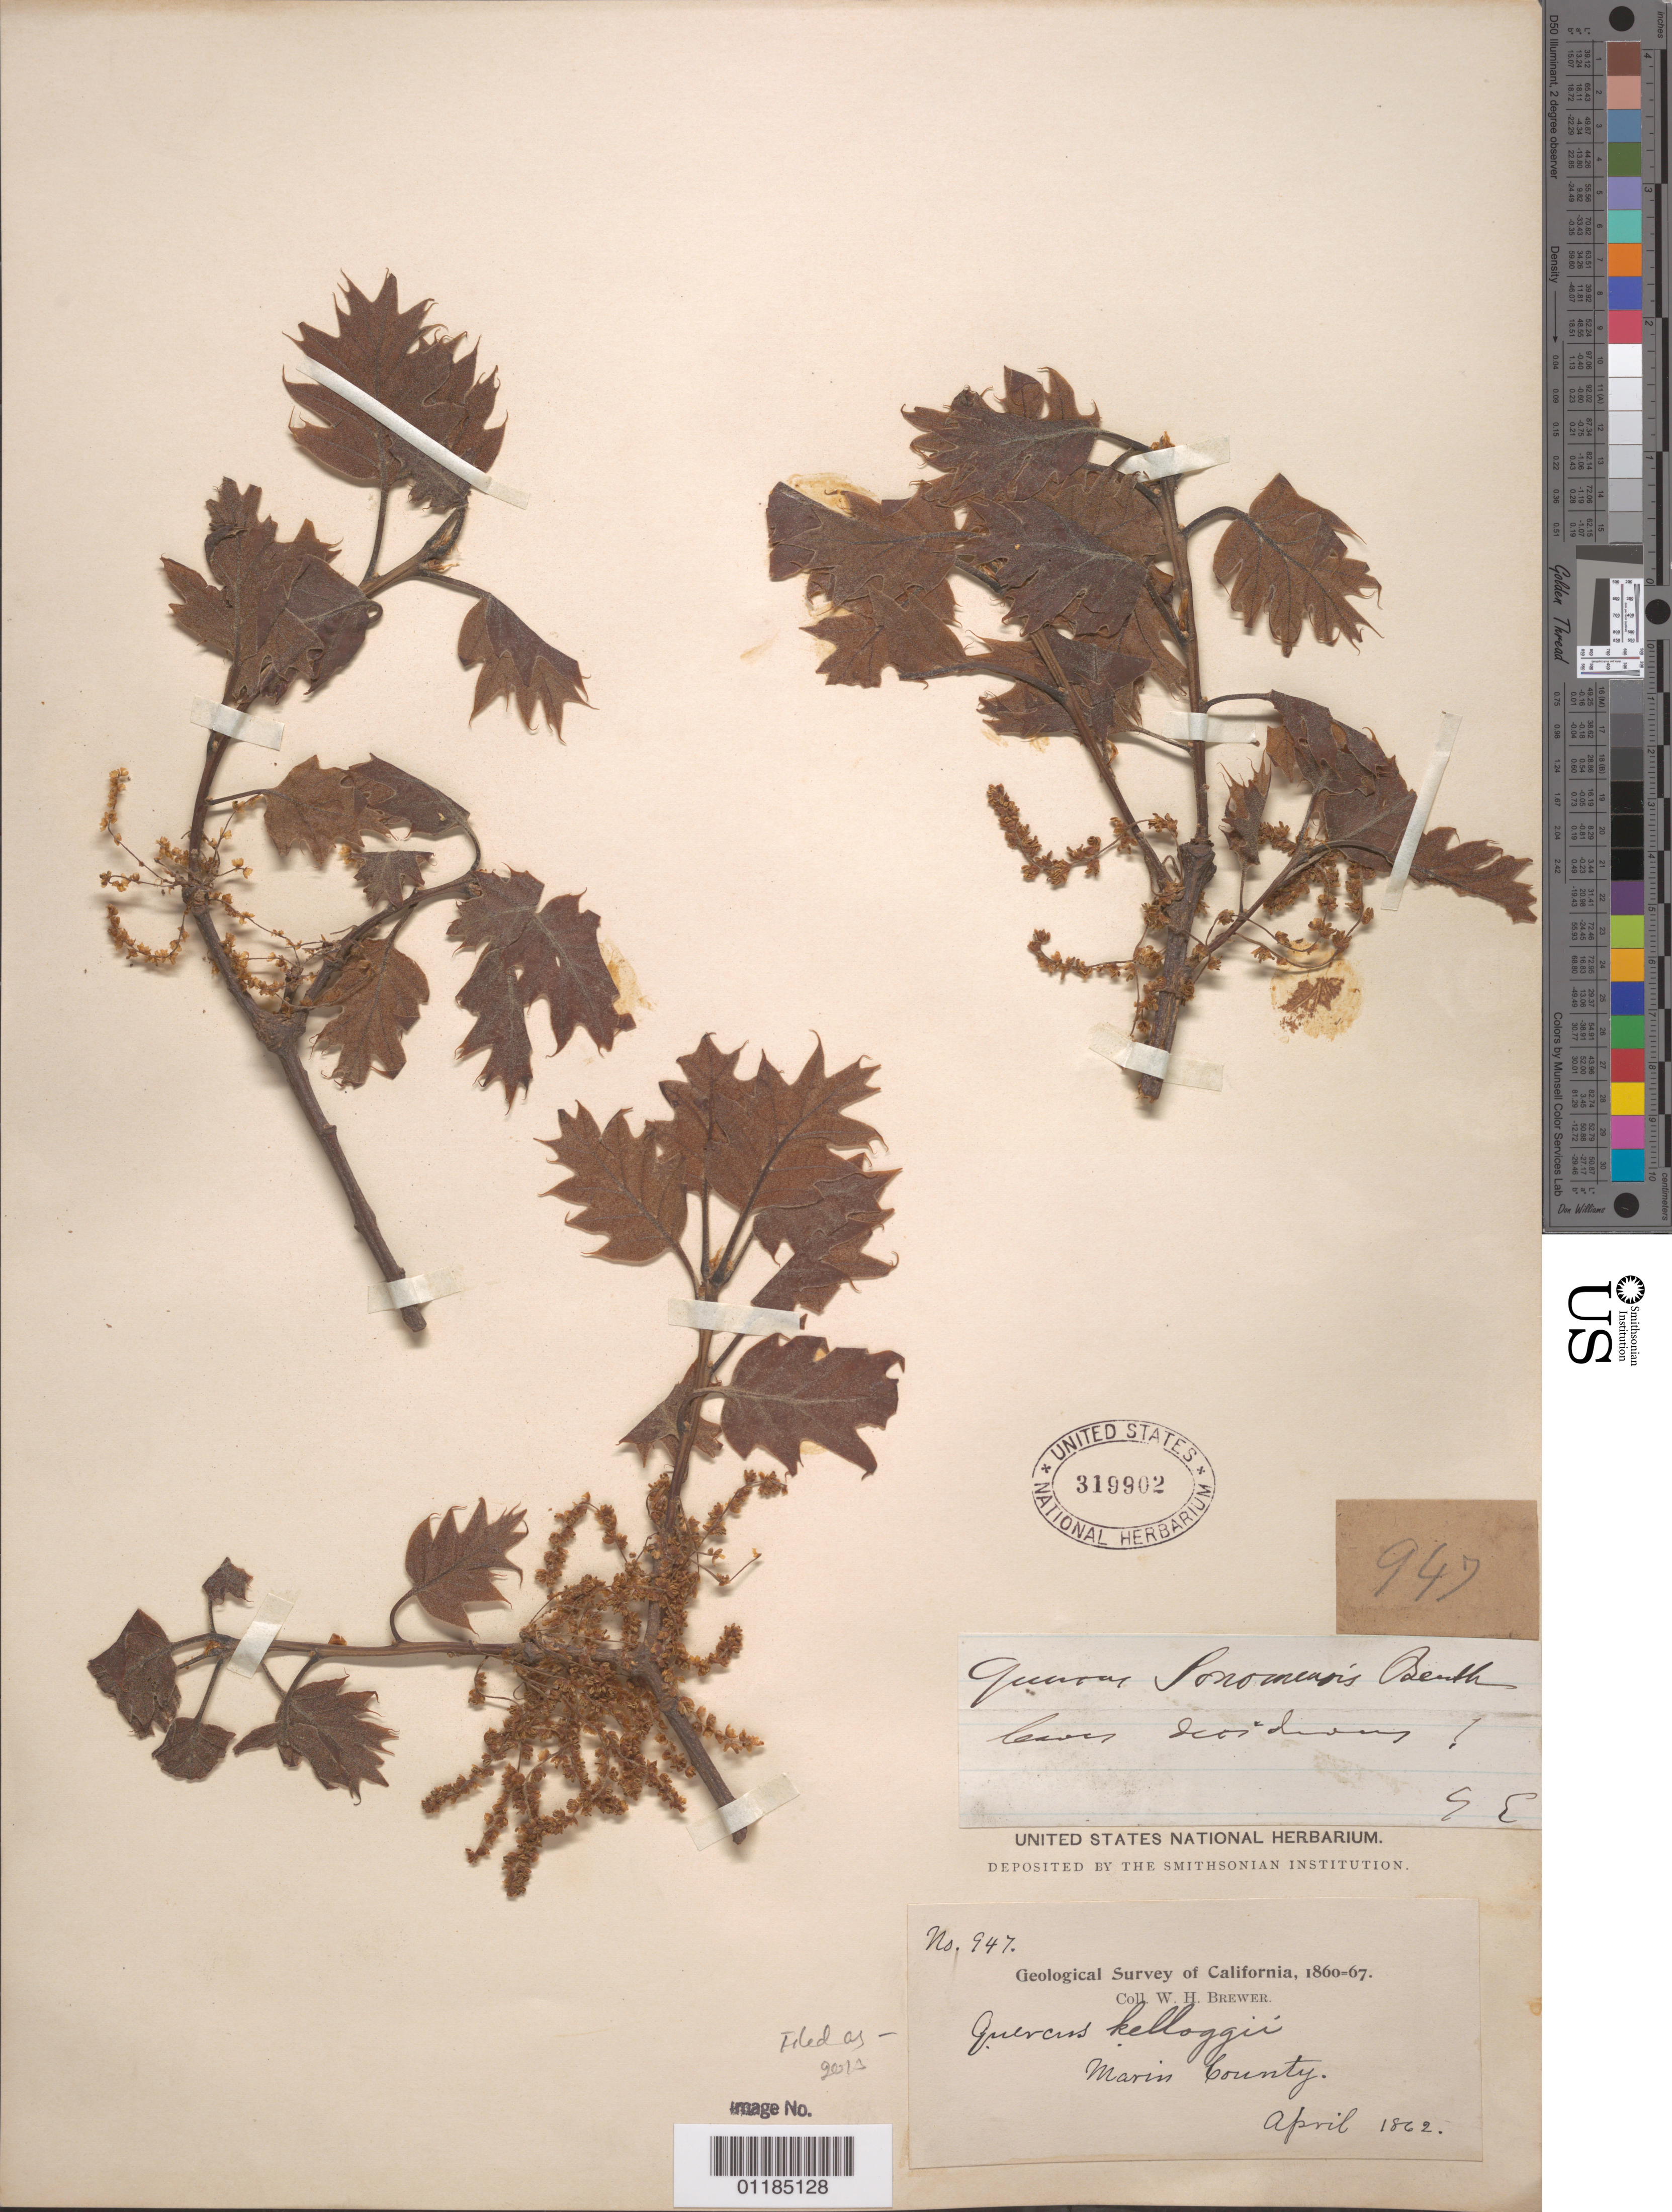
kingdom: Plantae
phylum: Tracheophyta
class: Magnoliopsida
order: Fagales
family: Fagaceae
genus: Quercus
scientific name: Quercus kelloggii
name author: Newb.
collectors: W. H. Brewer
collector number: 947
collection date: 1862-04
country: United States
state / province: California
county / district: Marin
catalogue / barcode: US 319902